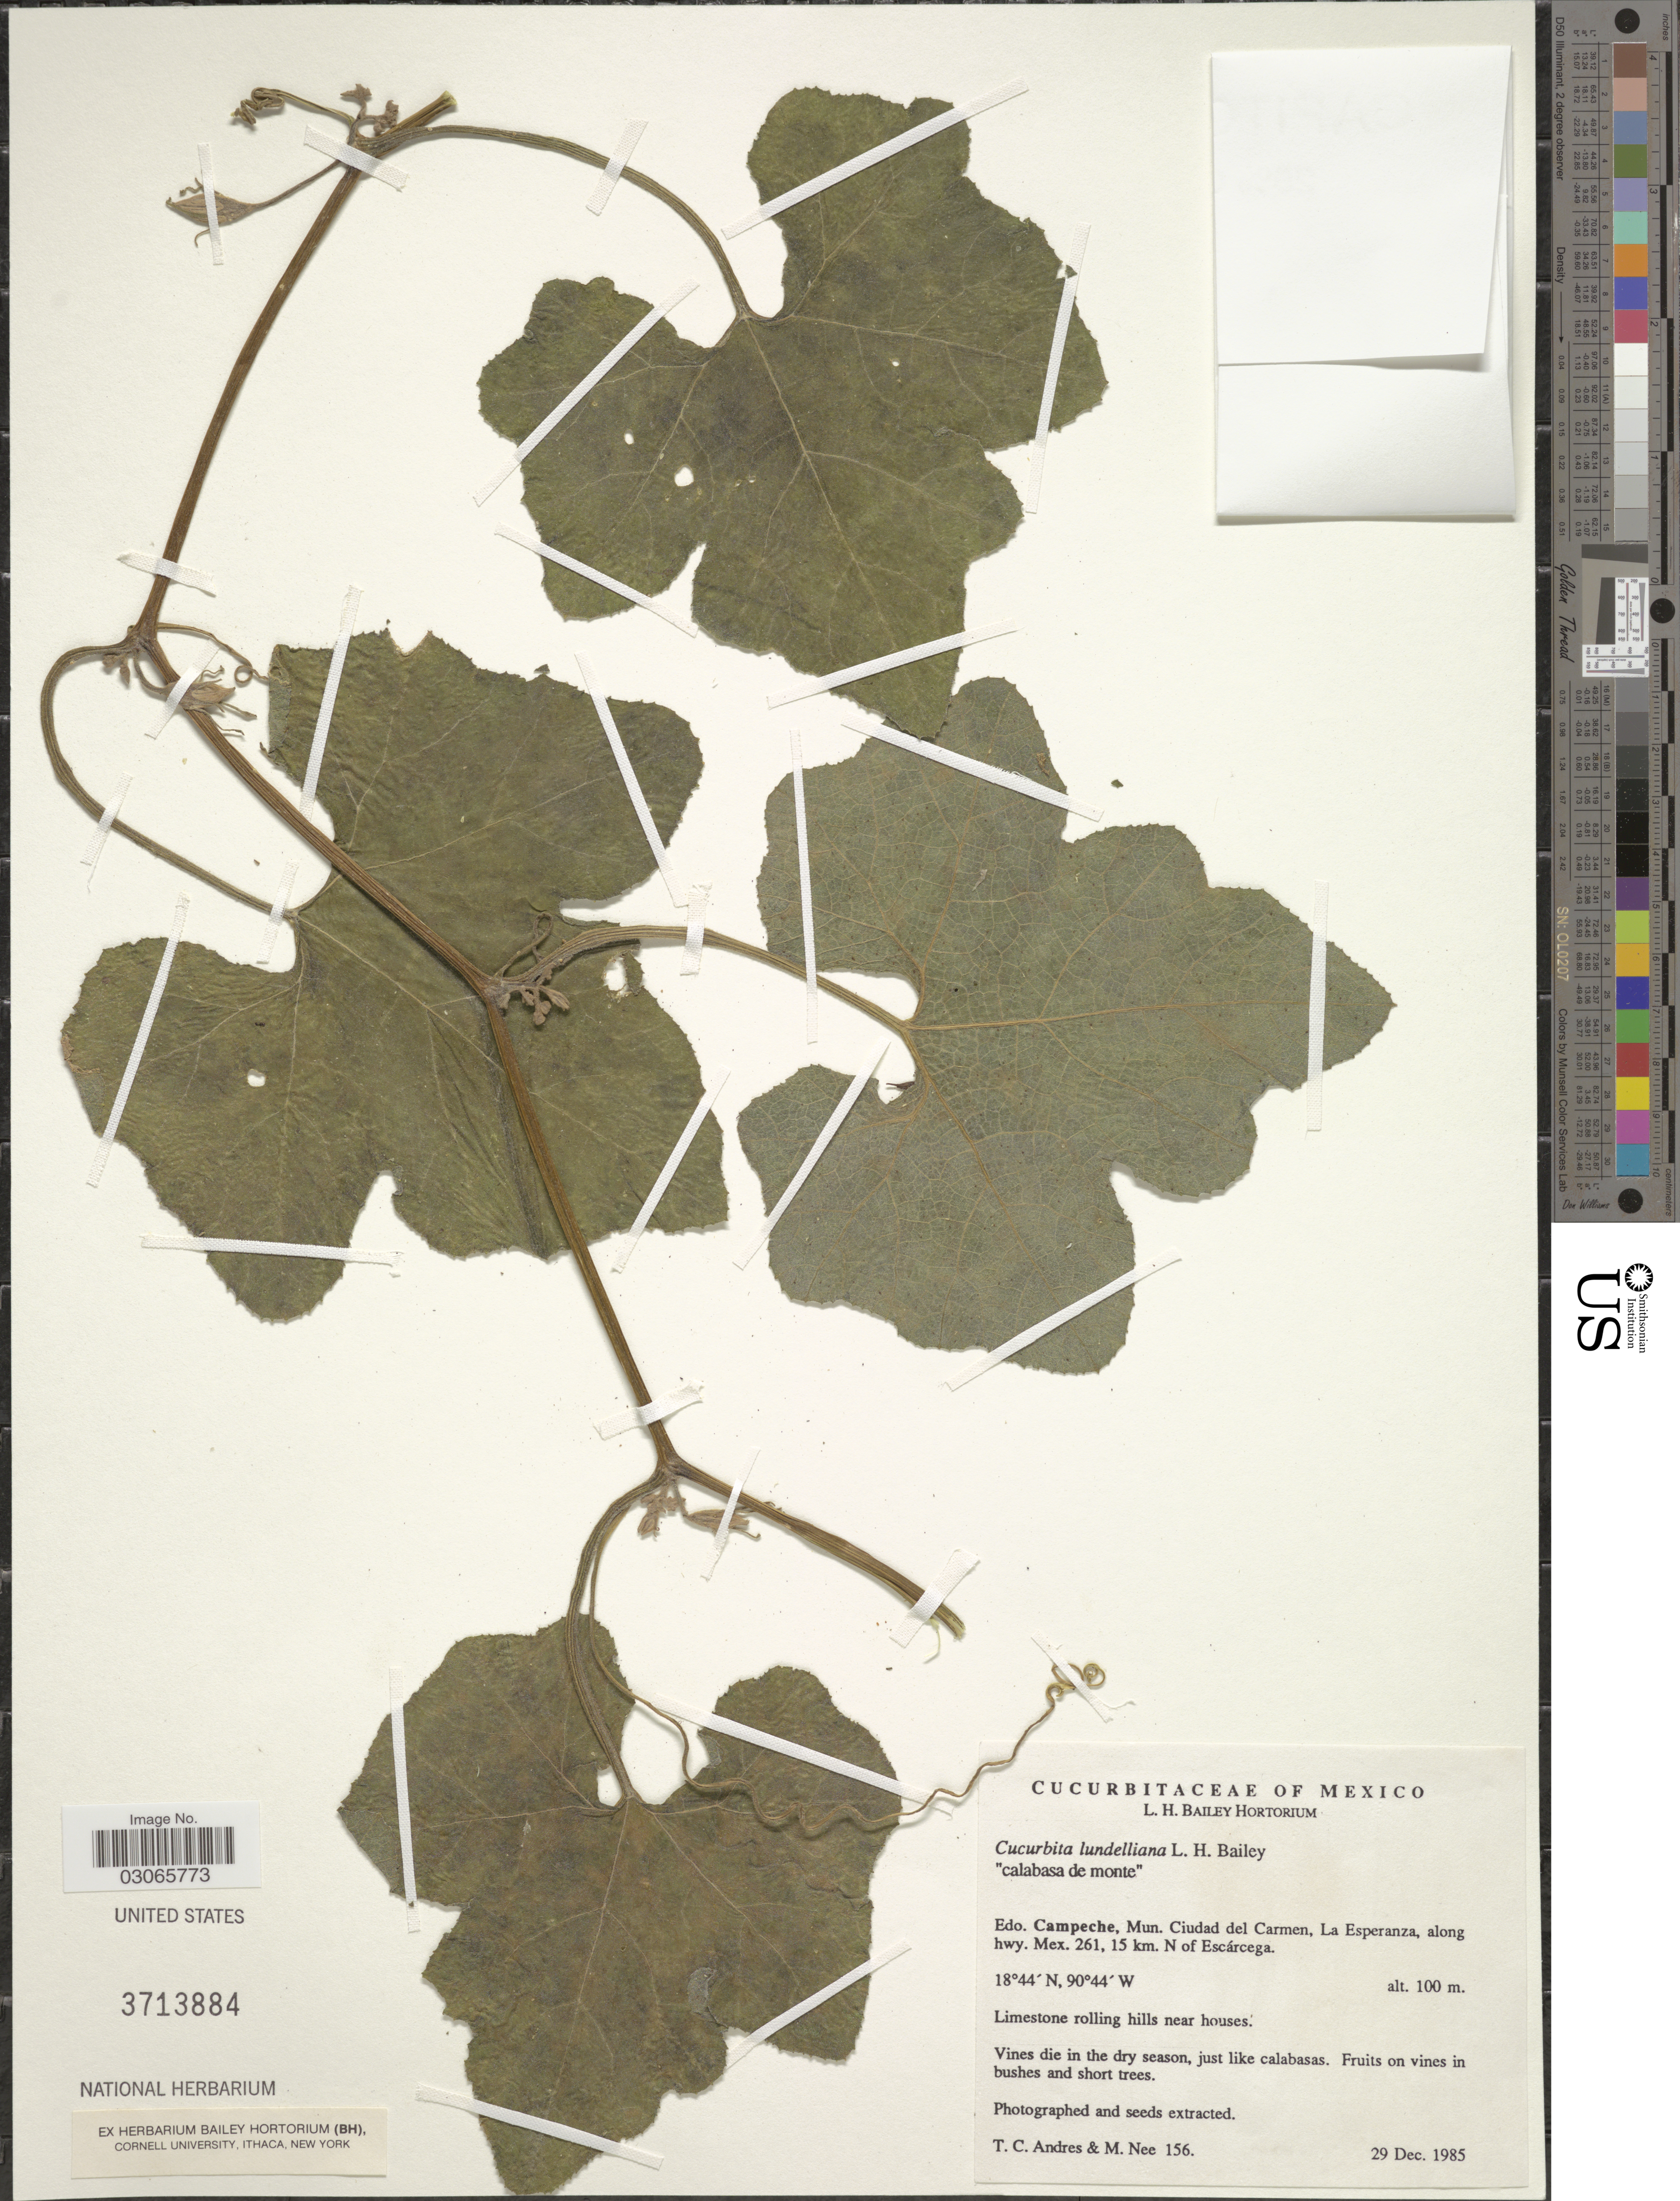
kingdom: Plantae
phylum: Tracheophyta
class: Magnoliopsida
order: Cucurbitales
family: Cucurbitaceae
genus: Cucurbita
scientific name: Cucurbita lundelliana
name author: L.H. Bailey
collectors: T. C. Andres & M. Nee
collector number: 156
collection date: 1985-12-29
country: Mexico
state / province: Campeche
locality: Mun. Ciudad del Carmen, La Esperanza, along hwy. Mex. 251, 15 km. N of Escárcega.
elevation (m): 100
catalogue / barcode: US 3713884